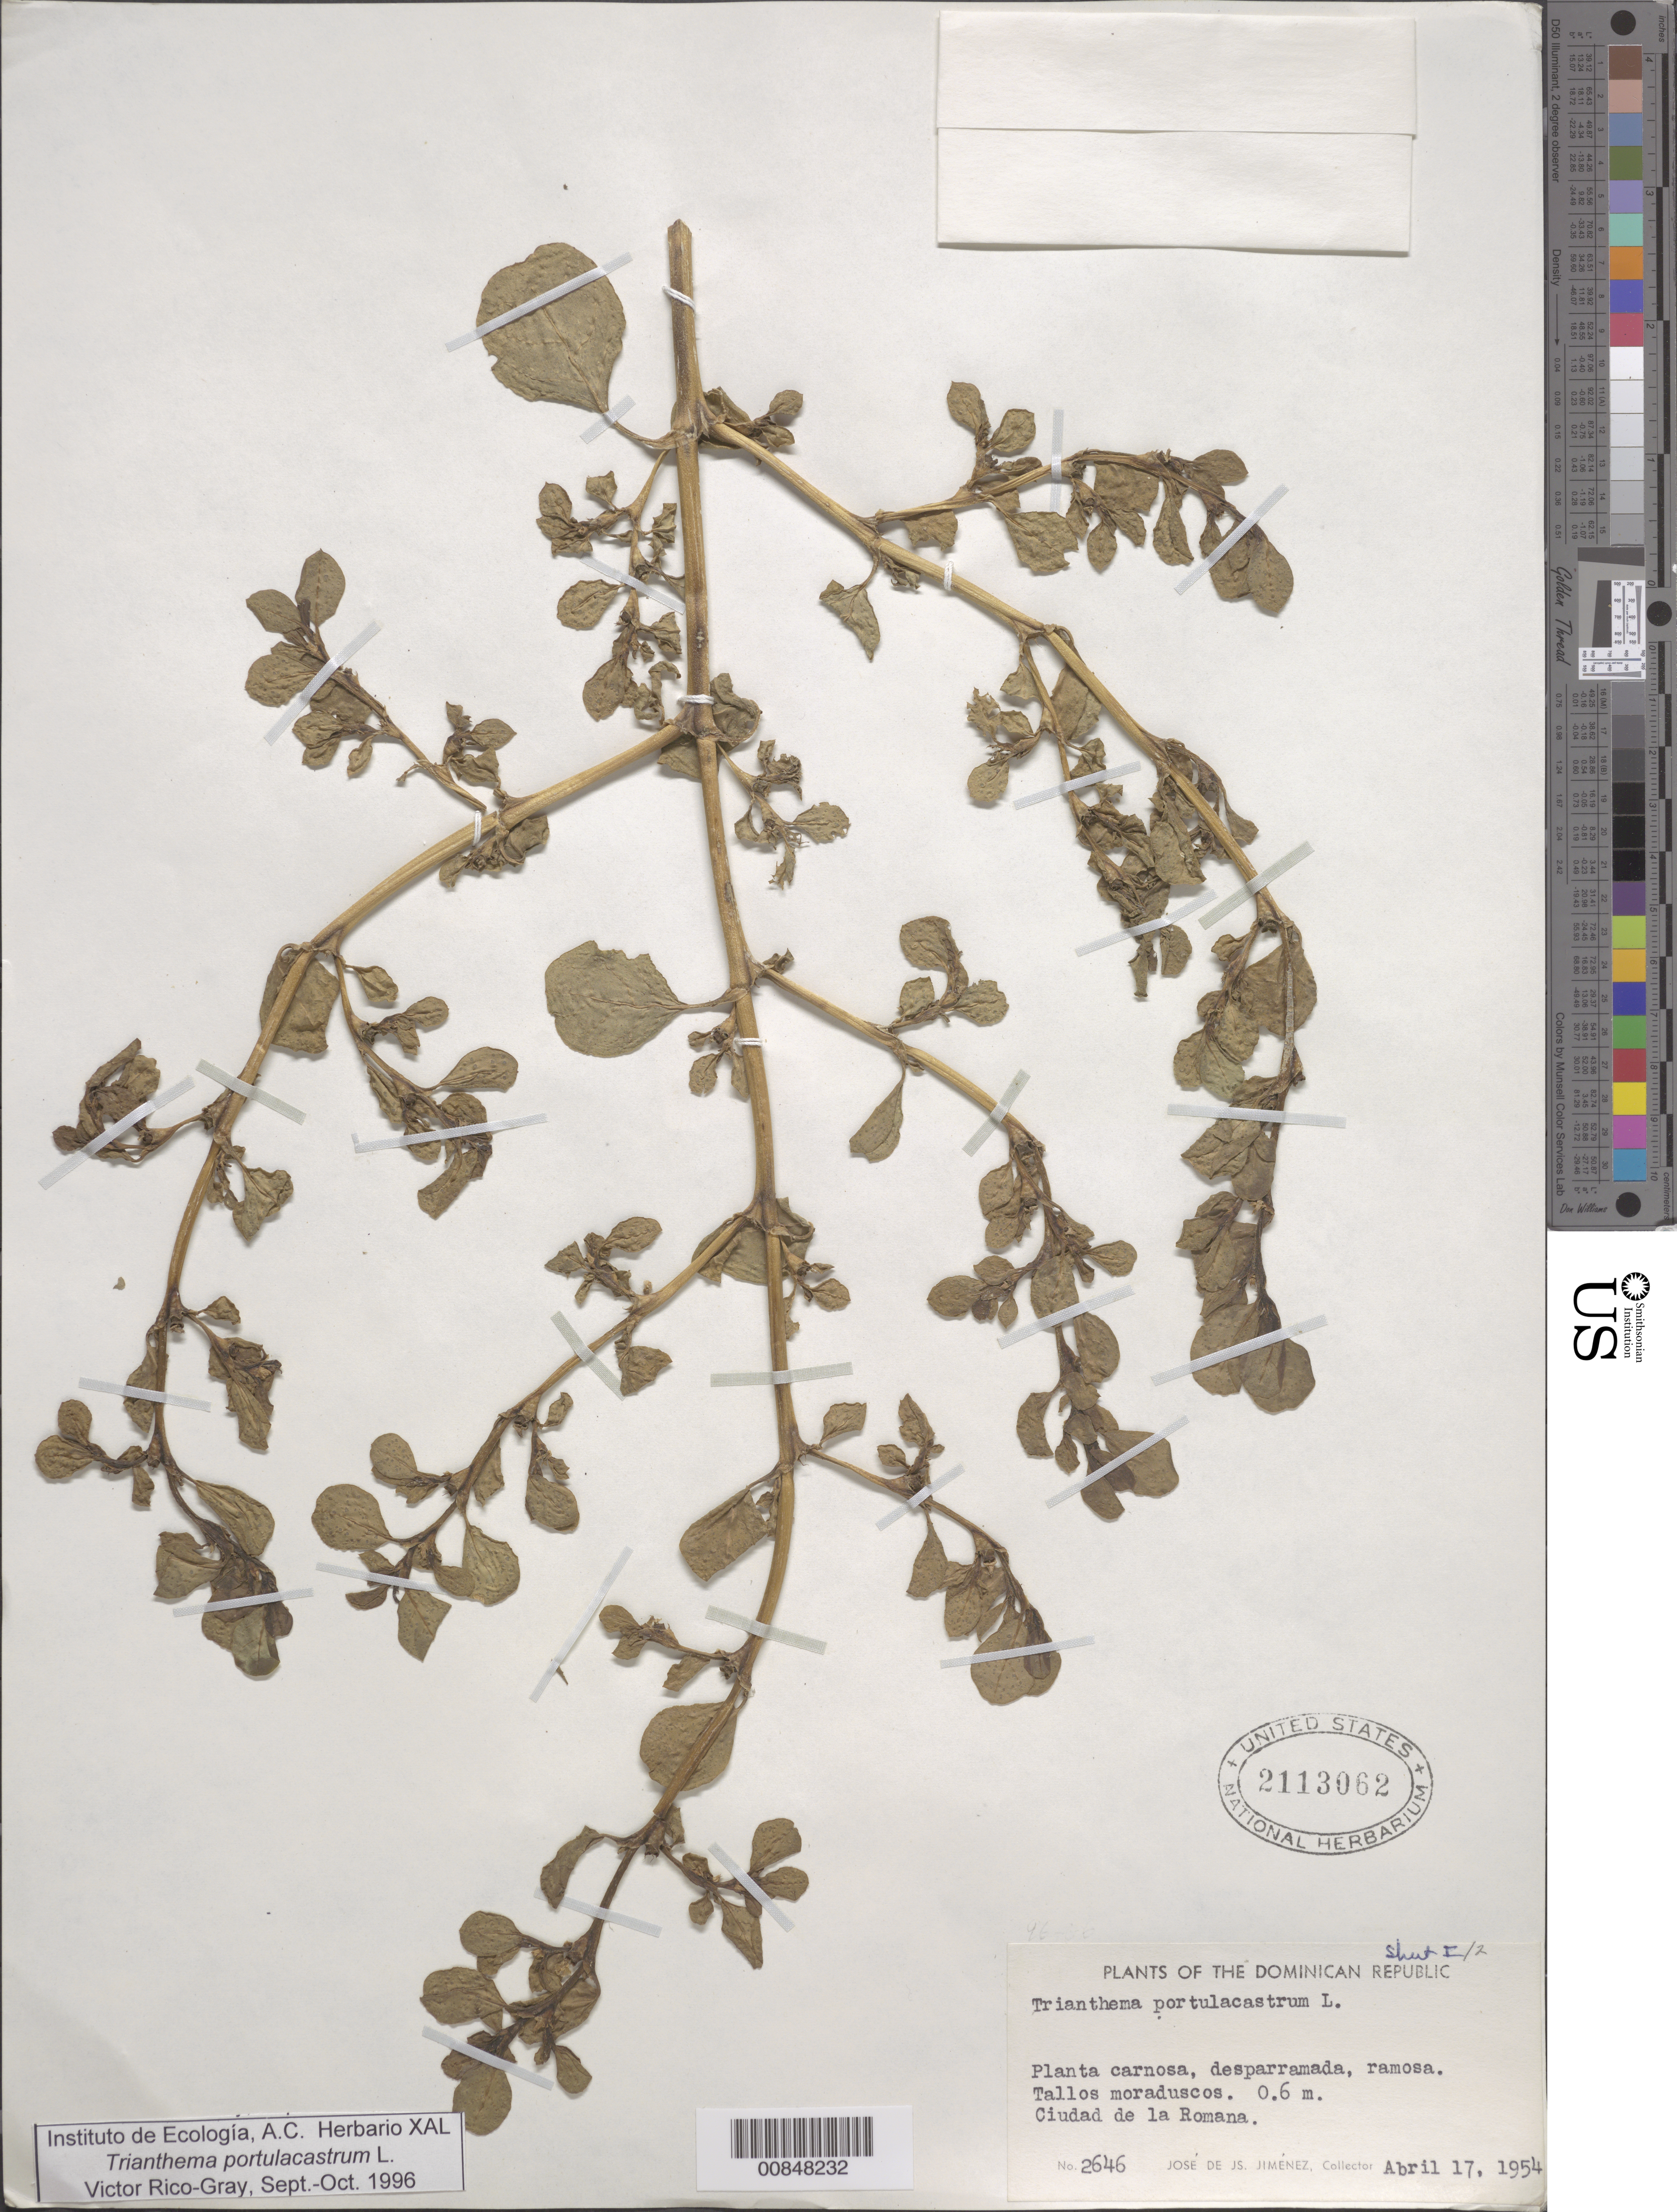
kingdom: Plantae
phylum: Tracheophyta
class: Magnoliopsida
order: Caryophyllales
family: Aizoaceae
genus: Trianthema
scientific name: Trianthema portulacastrum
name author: L.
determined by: Rico-Gray, V., (IEB), Instituto de Ecologia, A.C.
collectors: J. J. Jiménez Almonte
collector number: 2646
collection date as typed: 17 Apr 1954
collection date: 1954-04-17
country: Dominican Republic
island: Hispaniola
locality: Ciudad de la Romana.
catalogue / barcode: US 2113062